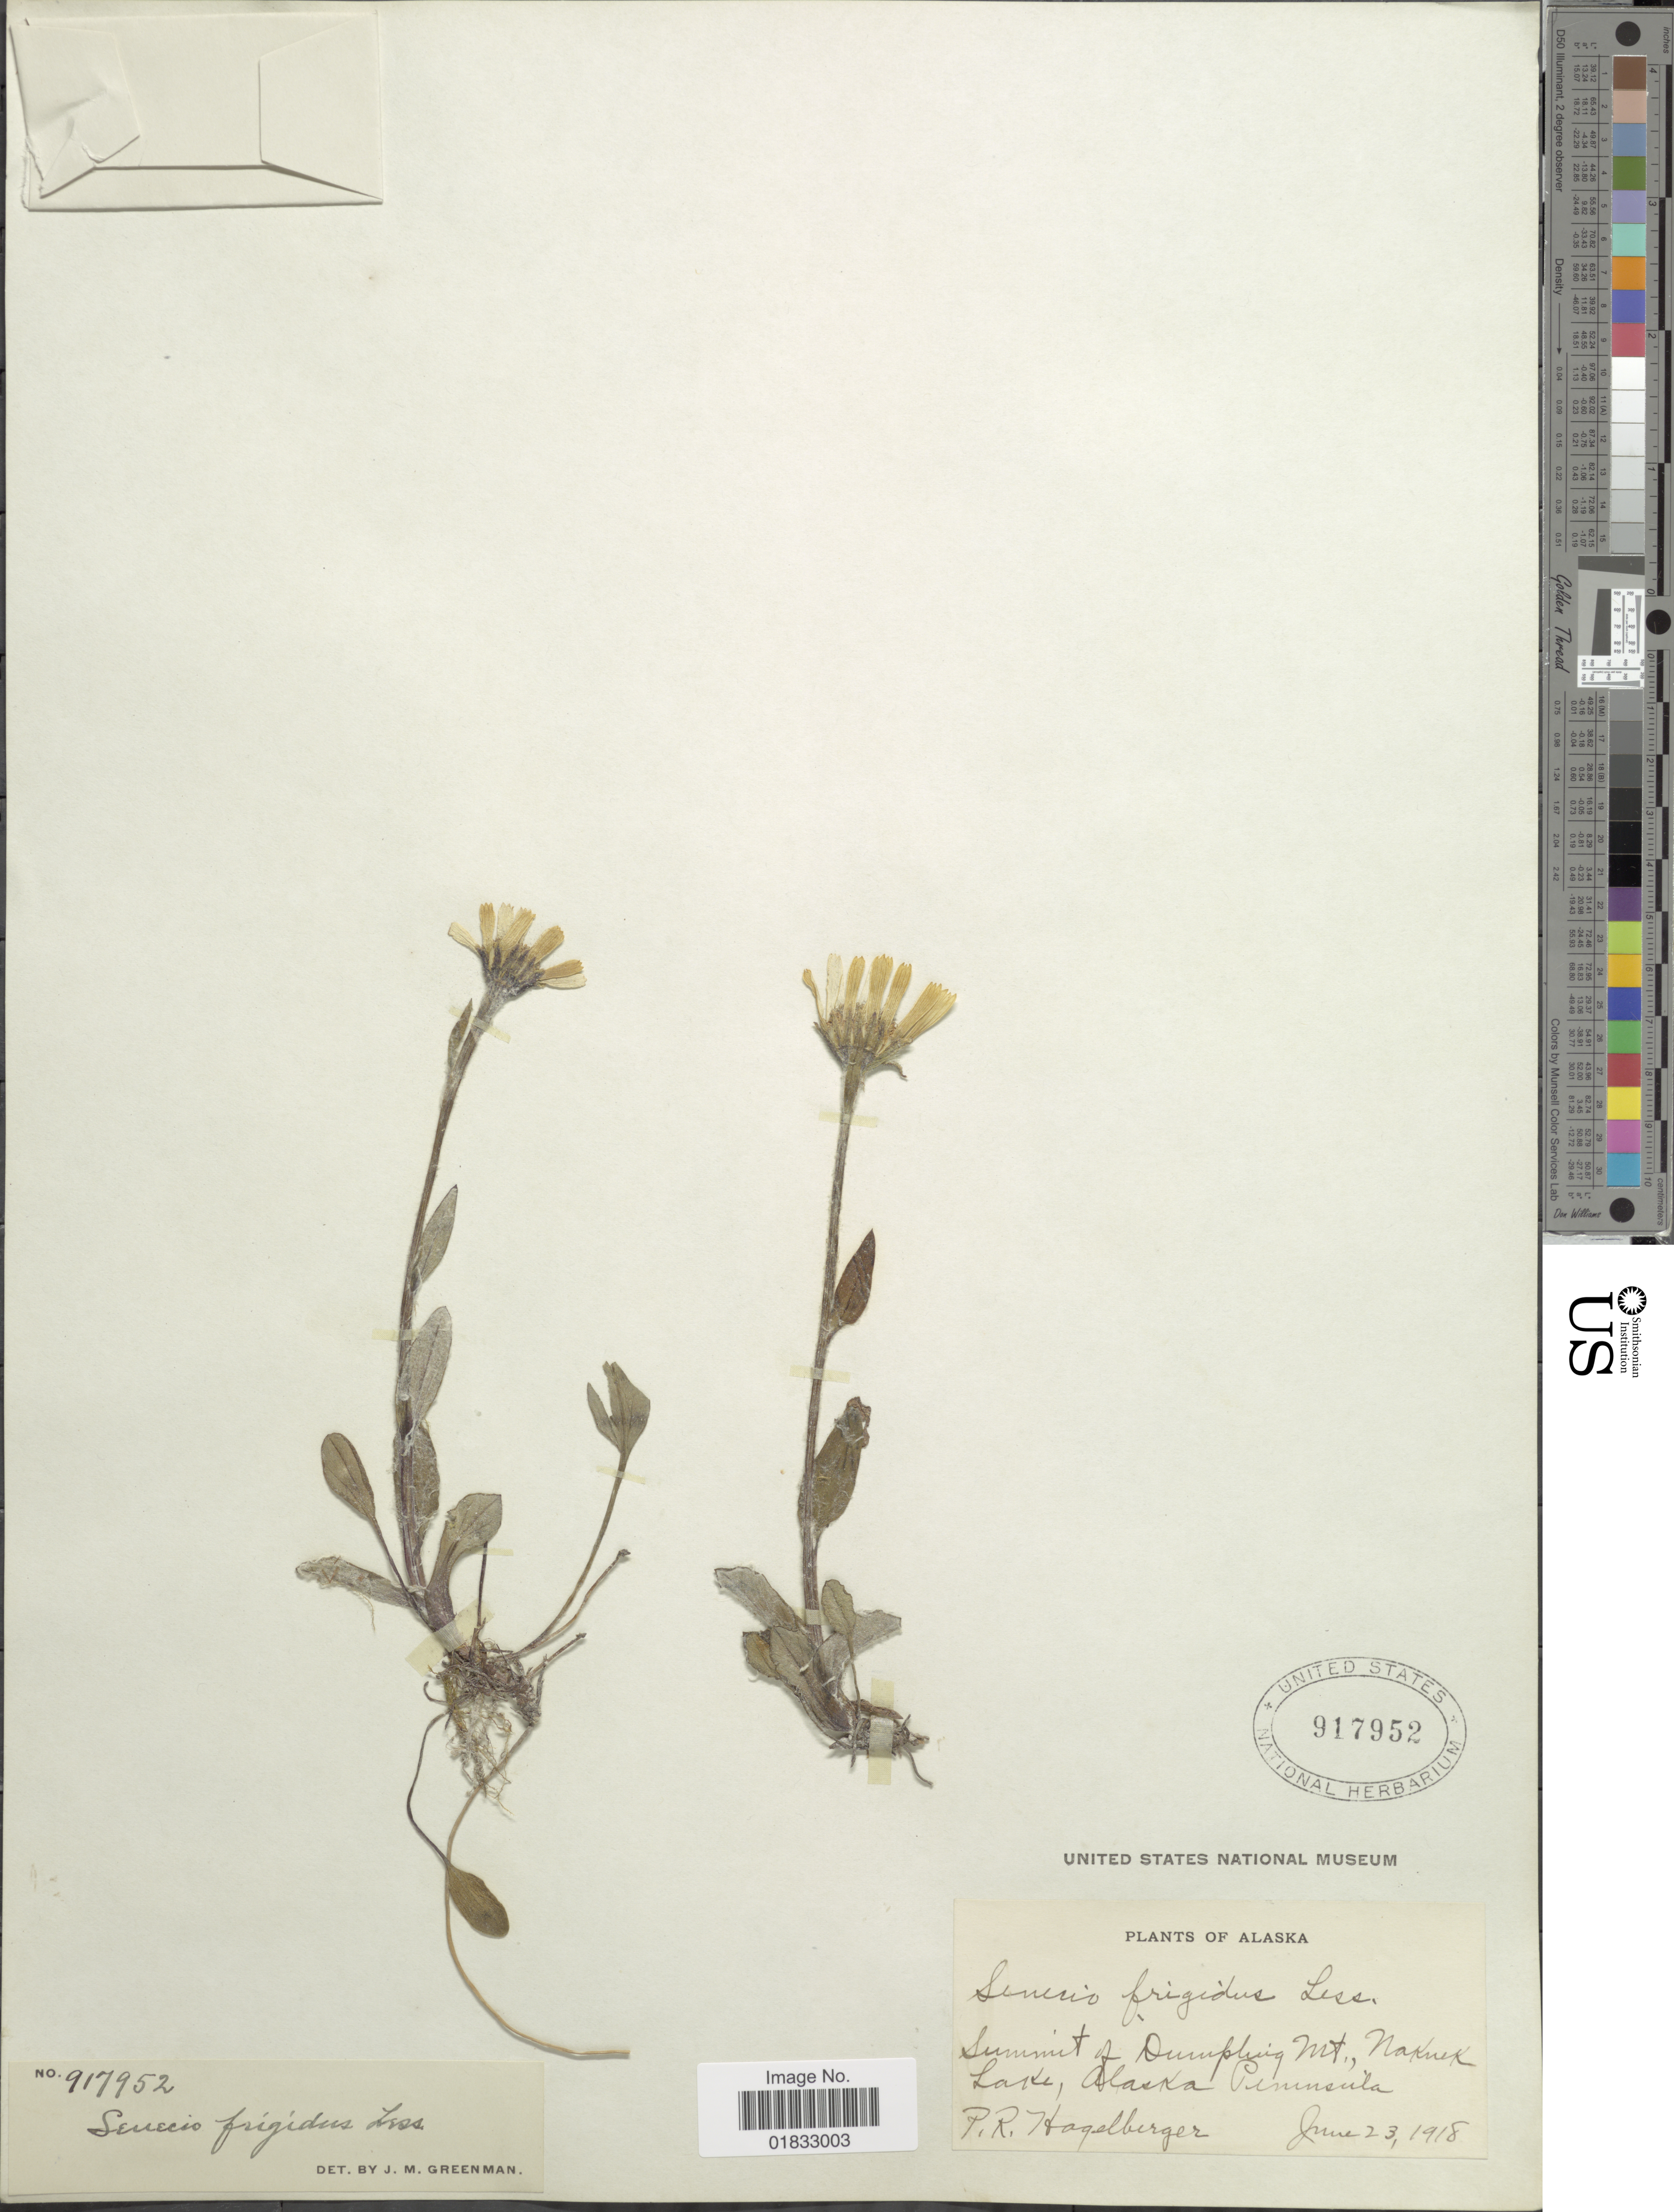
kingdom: Plantae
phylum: Tracheophyta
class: Magnoliopsida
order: Asterales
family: Asteraceae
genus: Tephroseris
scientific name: Tephroseris frigida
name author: (Richardson) Holub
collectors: P. Hagelbarger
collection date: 1918-06-23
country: United States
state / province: Alaska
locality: Summit of Dumpling Mt. Naknek Lake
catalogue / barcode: US 917952